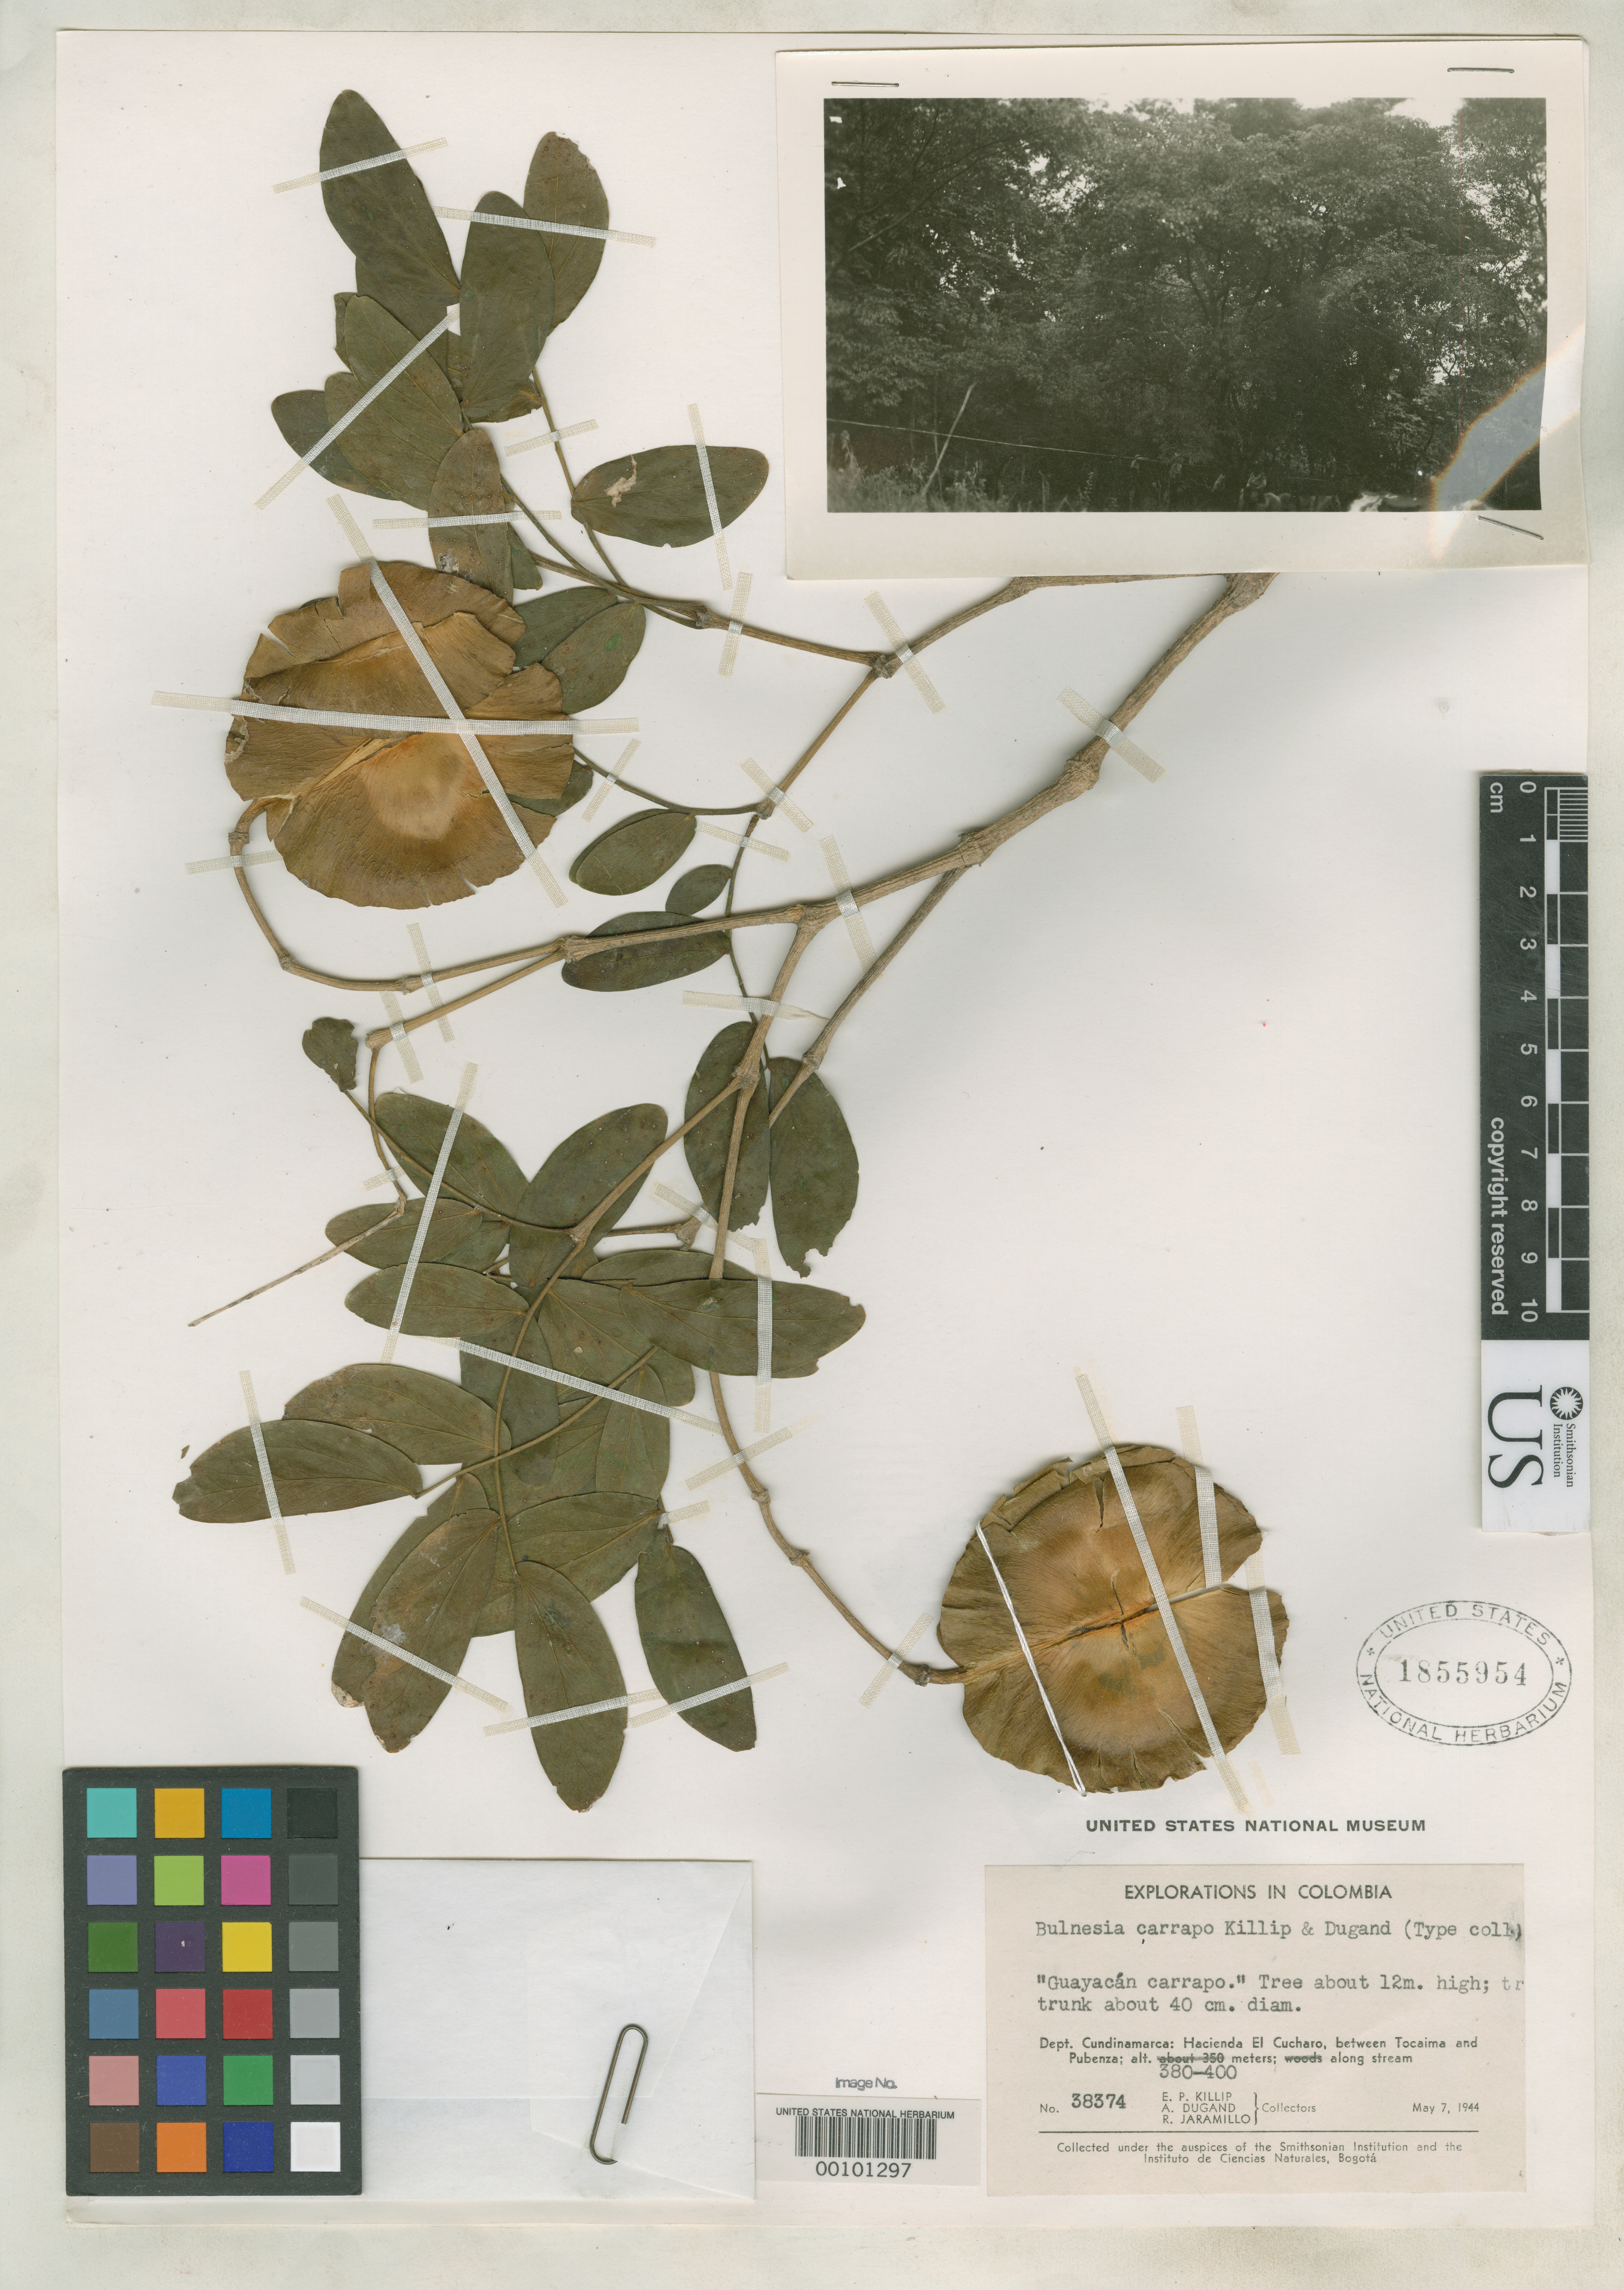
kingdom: Plantae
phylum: Tracheophyta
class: Magnoliopsida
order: Zygophyllales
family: Zygophyllaceae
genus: Bulnesia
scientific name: Bulnesia carrapo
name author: Killip & Dugand G.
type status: Isotype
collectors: E. P. Killip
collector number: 38374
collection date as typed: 07 May 1944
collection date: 1944-05-07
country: Colombia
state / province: Cundinamarca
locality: Between Tocaima and Pubenz M.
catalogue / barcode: US 1855954